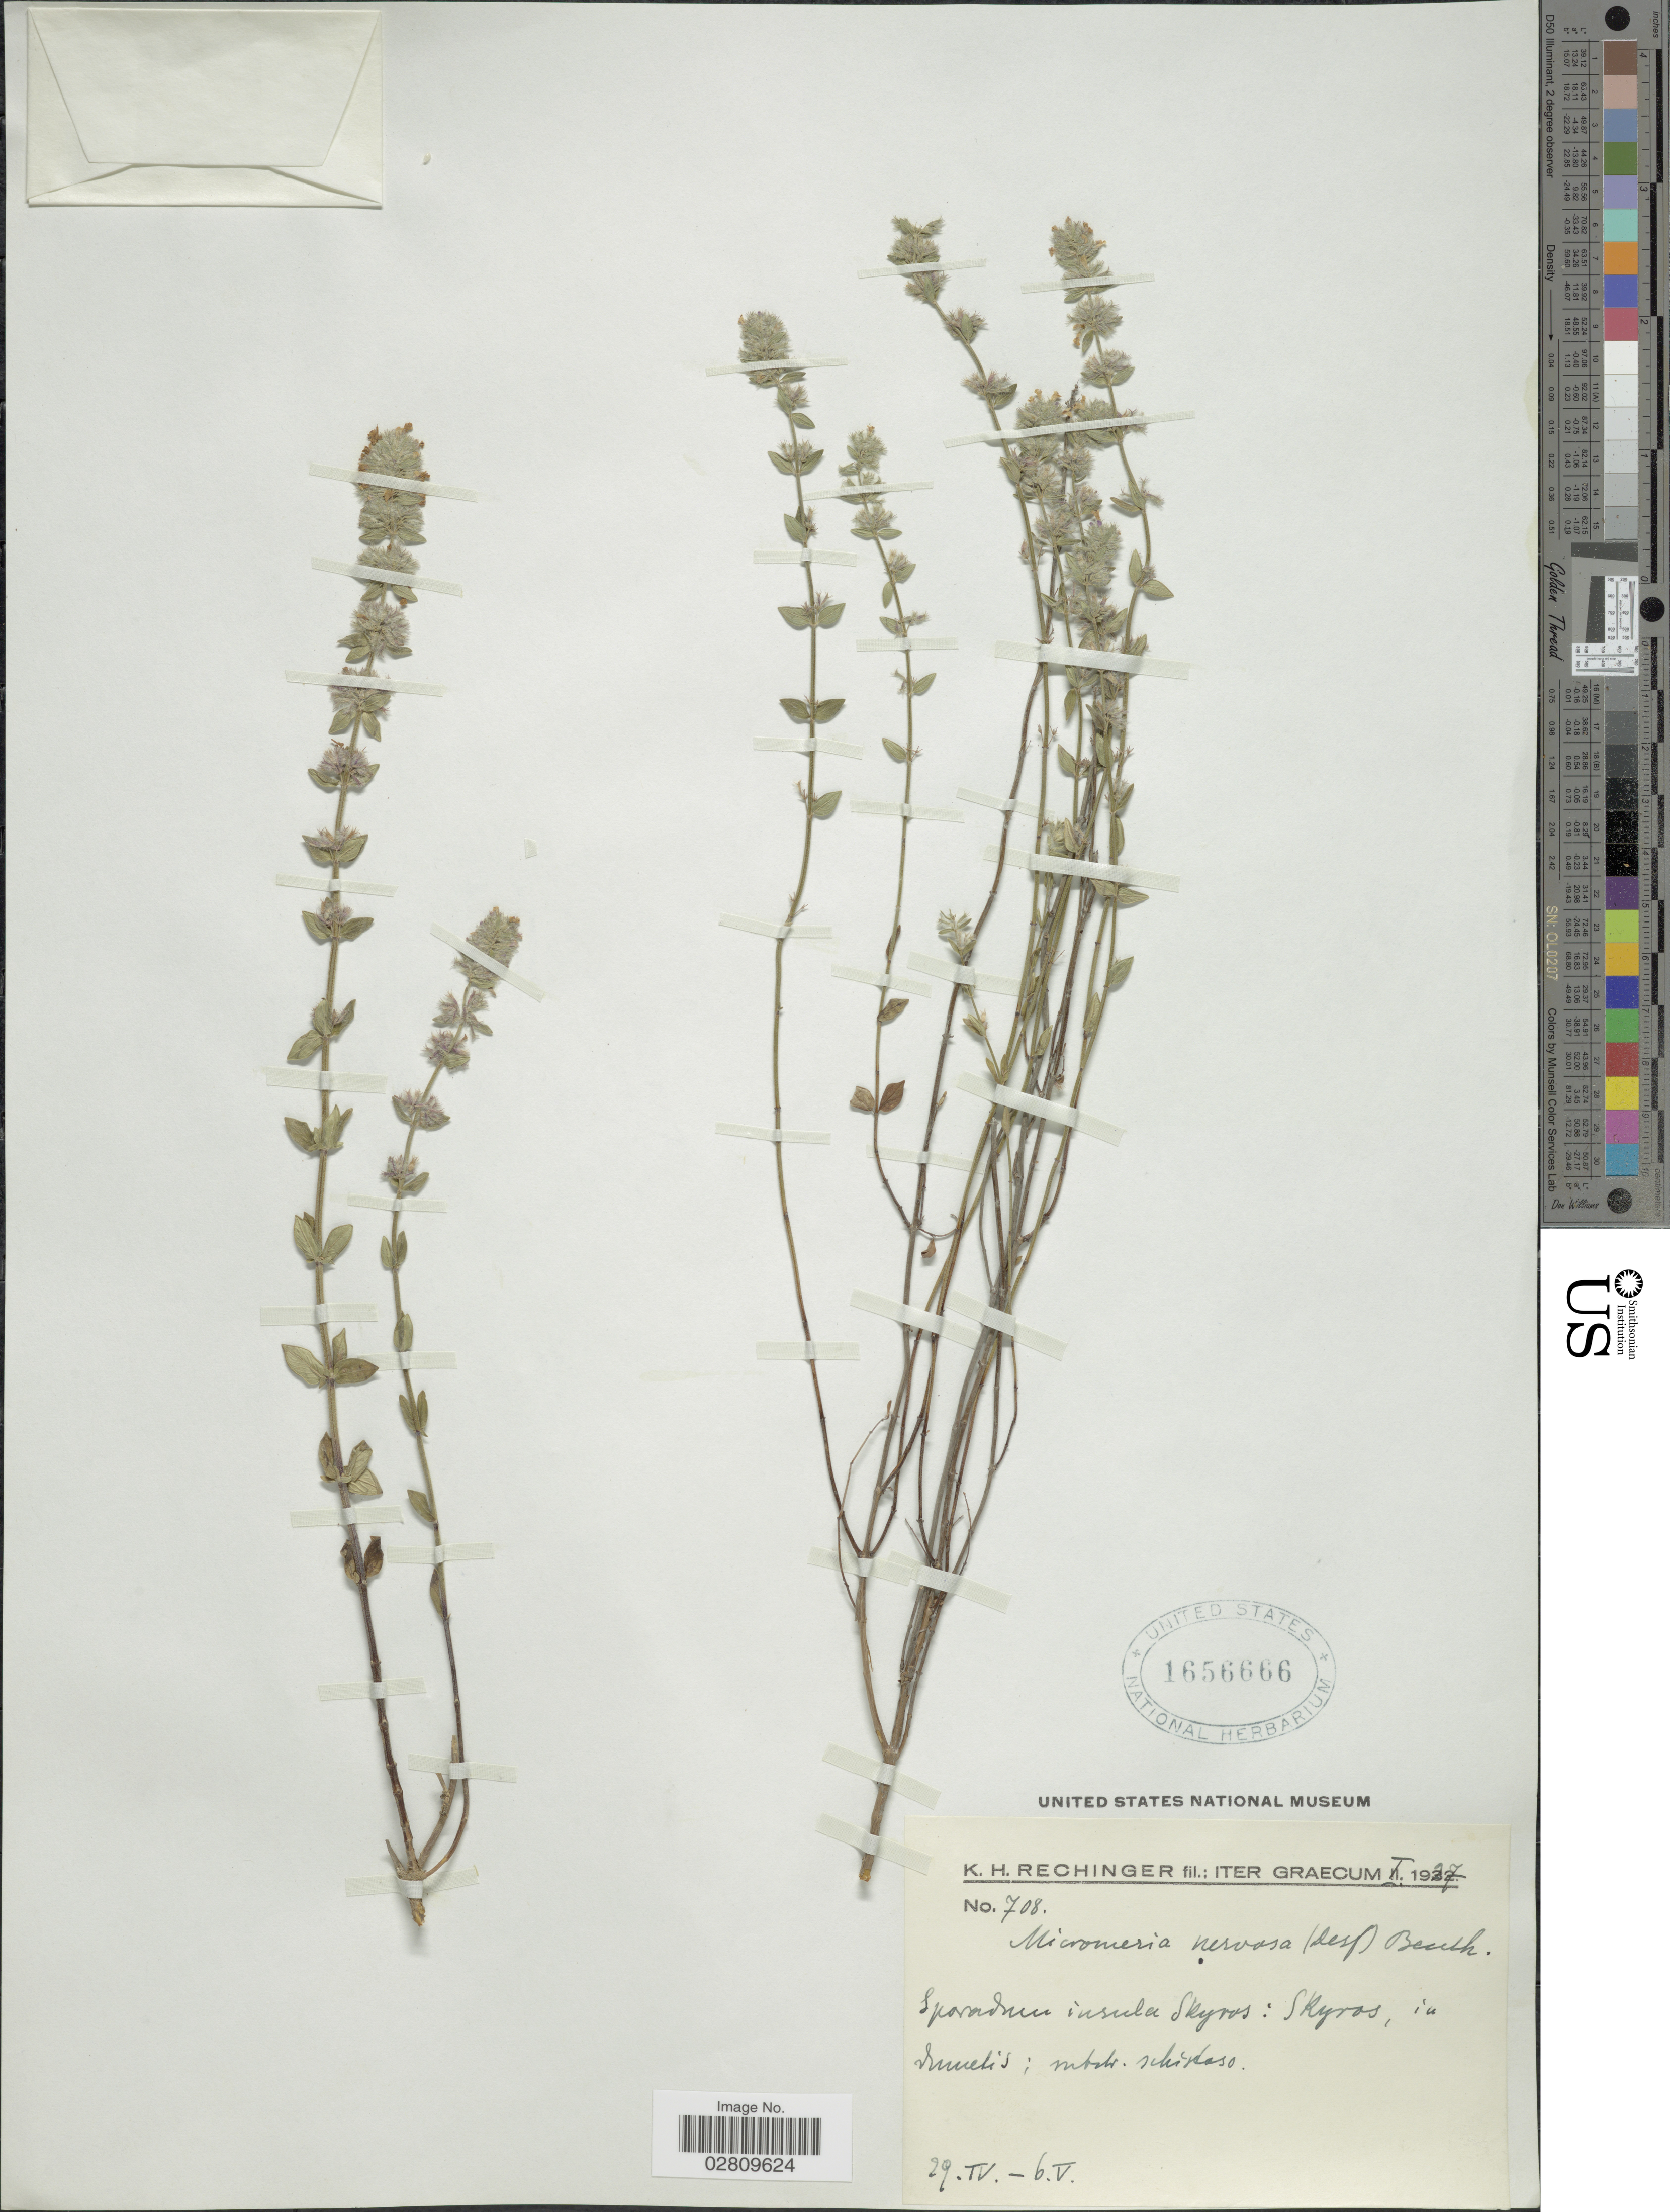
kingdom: Plantae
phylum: Tracheophyta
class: Magnoliopsida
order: Lamiales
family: Lamiaceae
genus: Micromeria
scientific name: Micromeria nervosa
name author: (Desf.) Benth.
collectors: K. H. Rechinger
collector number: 708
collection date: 1927-04-29/1927-05-06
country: Greece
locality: Iter Graecum. Sporadum insula Skyros: Skyros, in dumetis.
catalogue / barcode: US 1656666